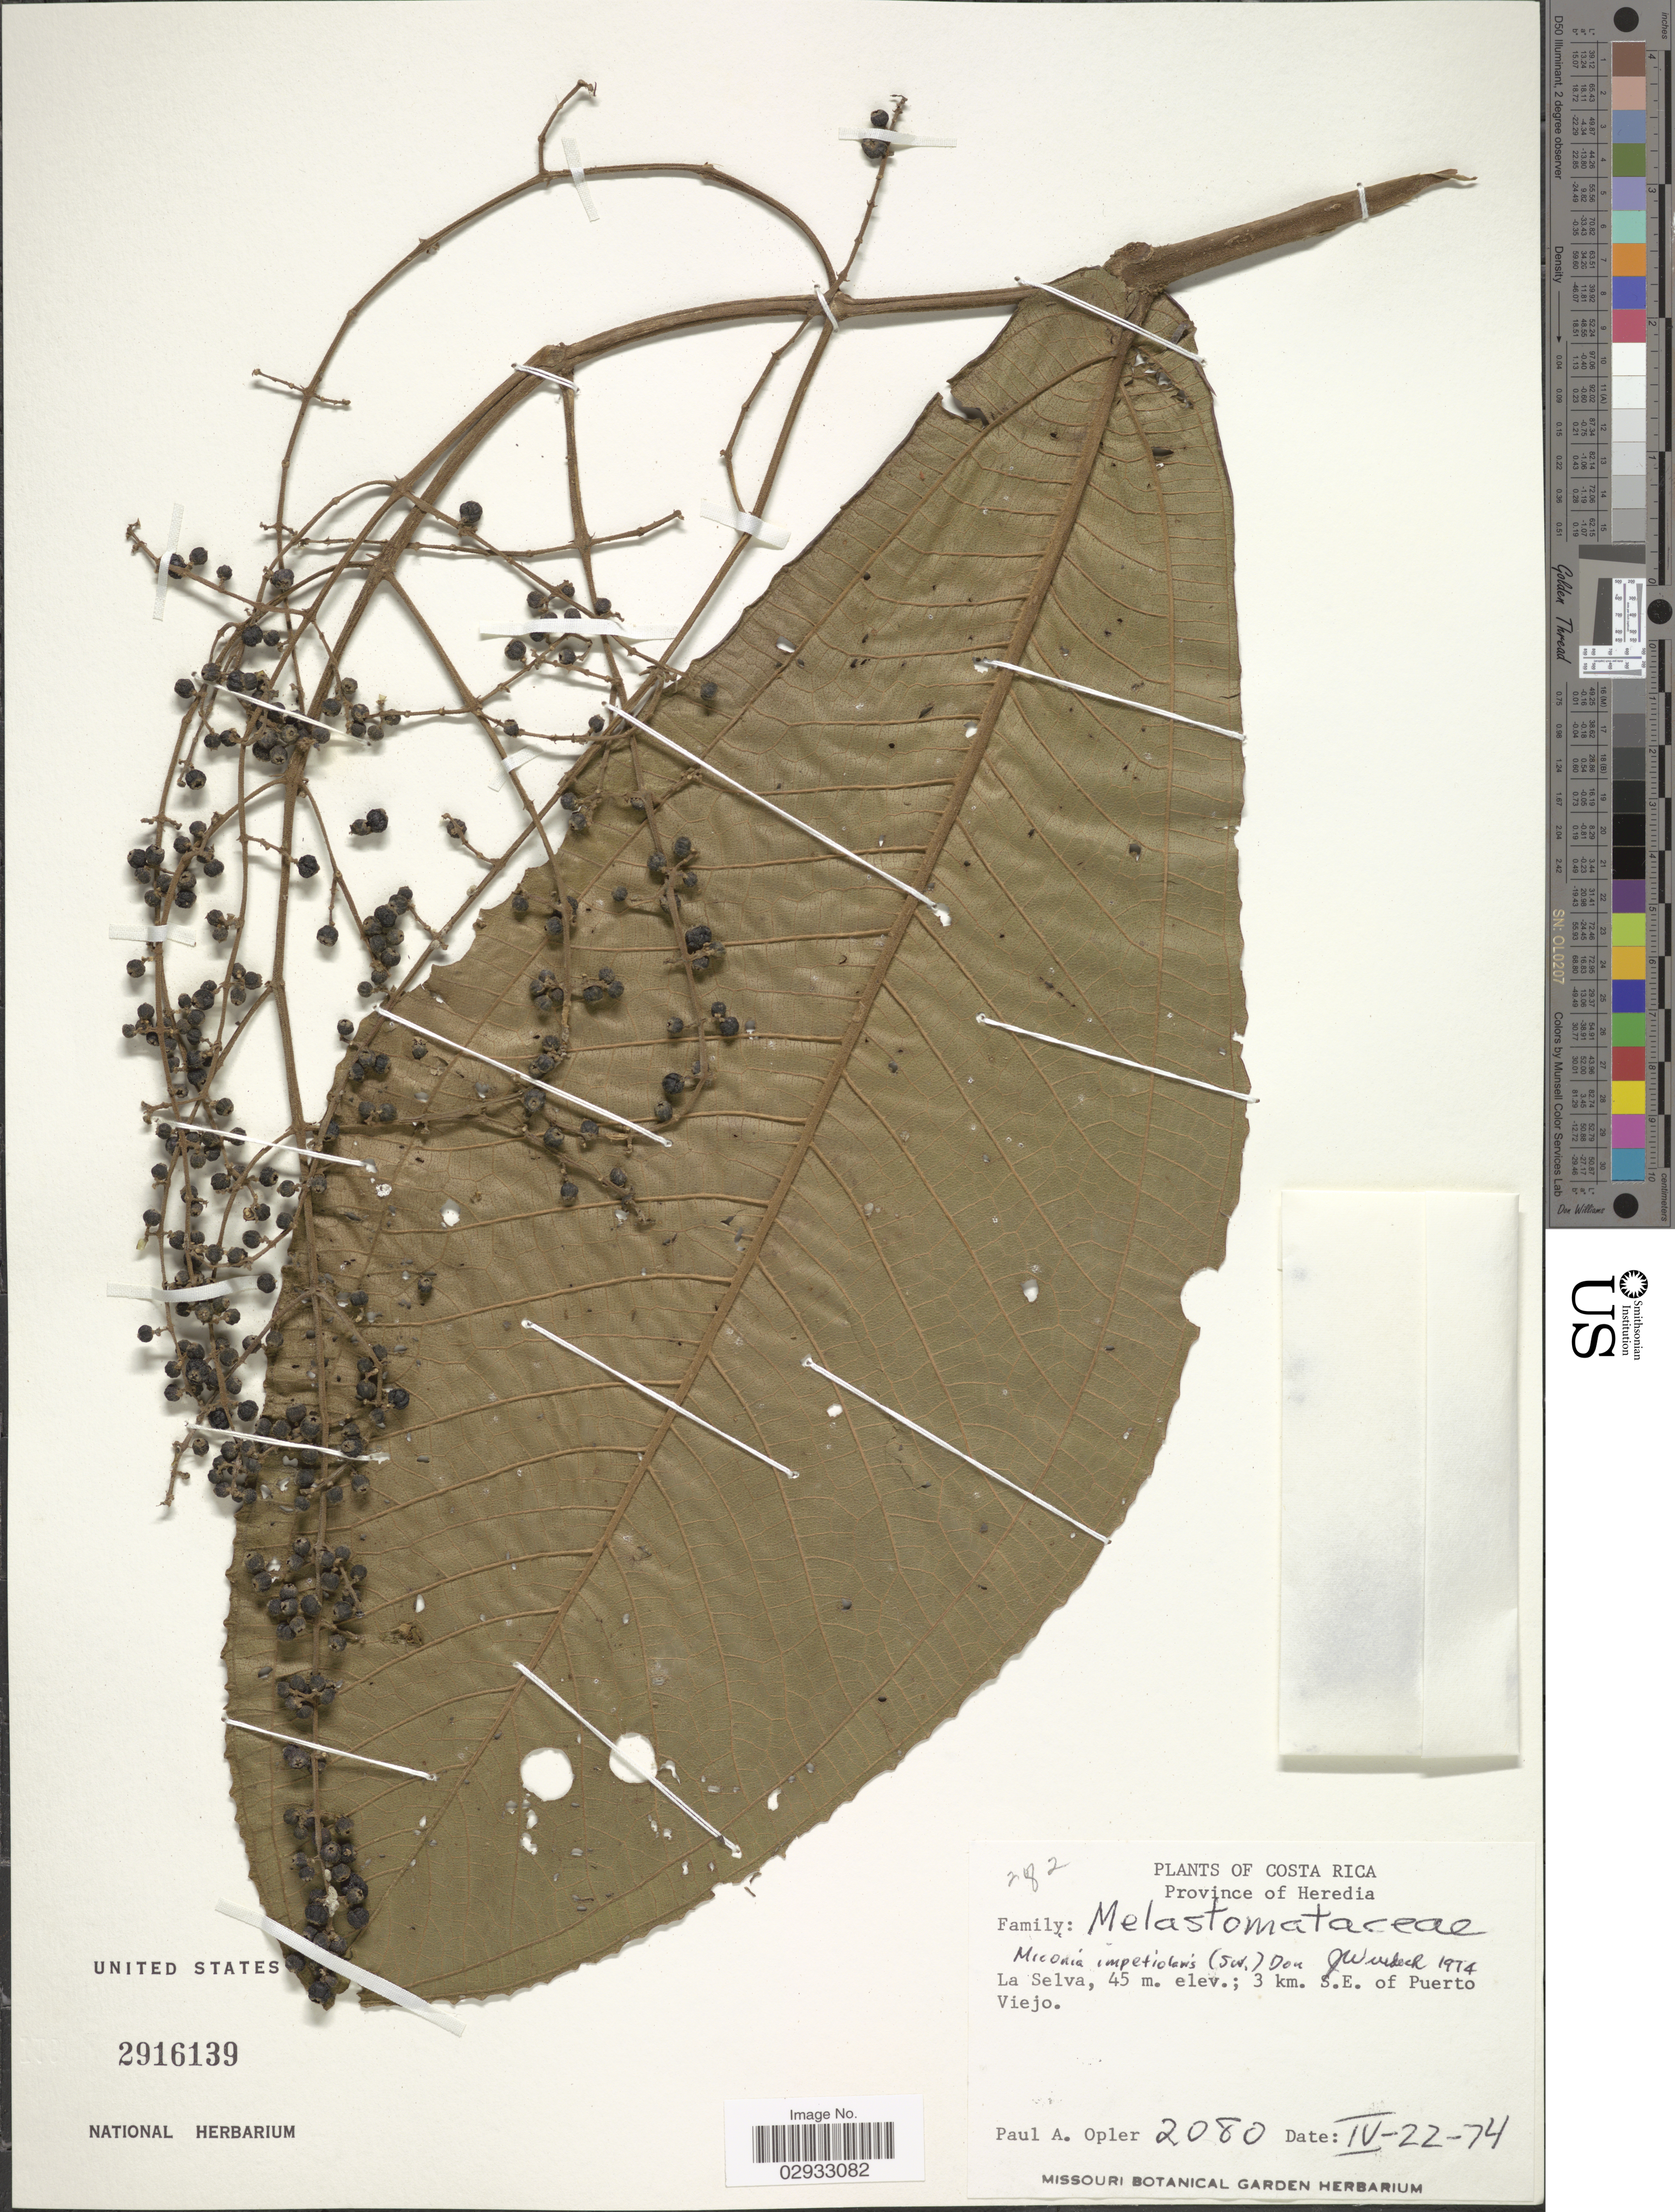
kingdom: Plantae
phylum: Tracheophyta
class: Magnoliopsida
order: Myrtales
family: Melastomataceae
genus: Miconia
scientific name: Miconia impetiolaris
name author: (Sw.) D. Don ex DC.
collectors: P. Opler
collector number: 2080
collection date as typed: Transcribed d/m/y: 22/4/74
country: Costa Rica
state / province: Heredia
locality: Province of Heredia. La Selva, 3 km. S. E. of Puerto Viejo.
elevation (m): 45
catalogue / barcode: US 2916139